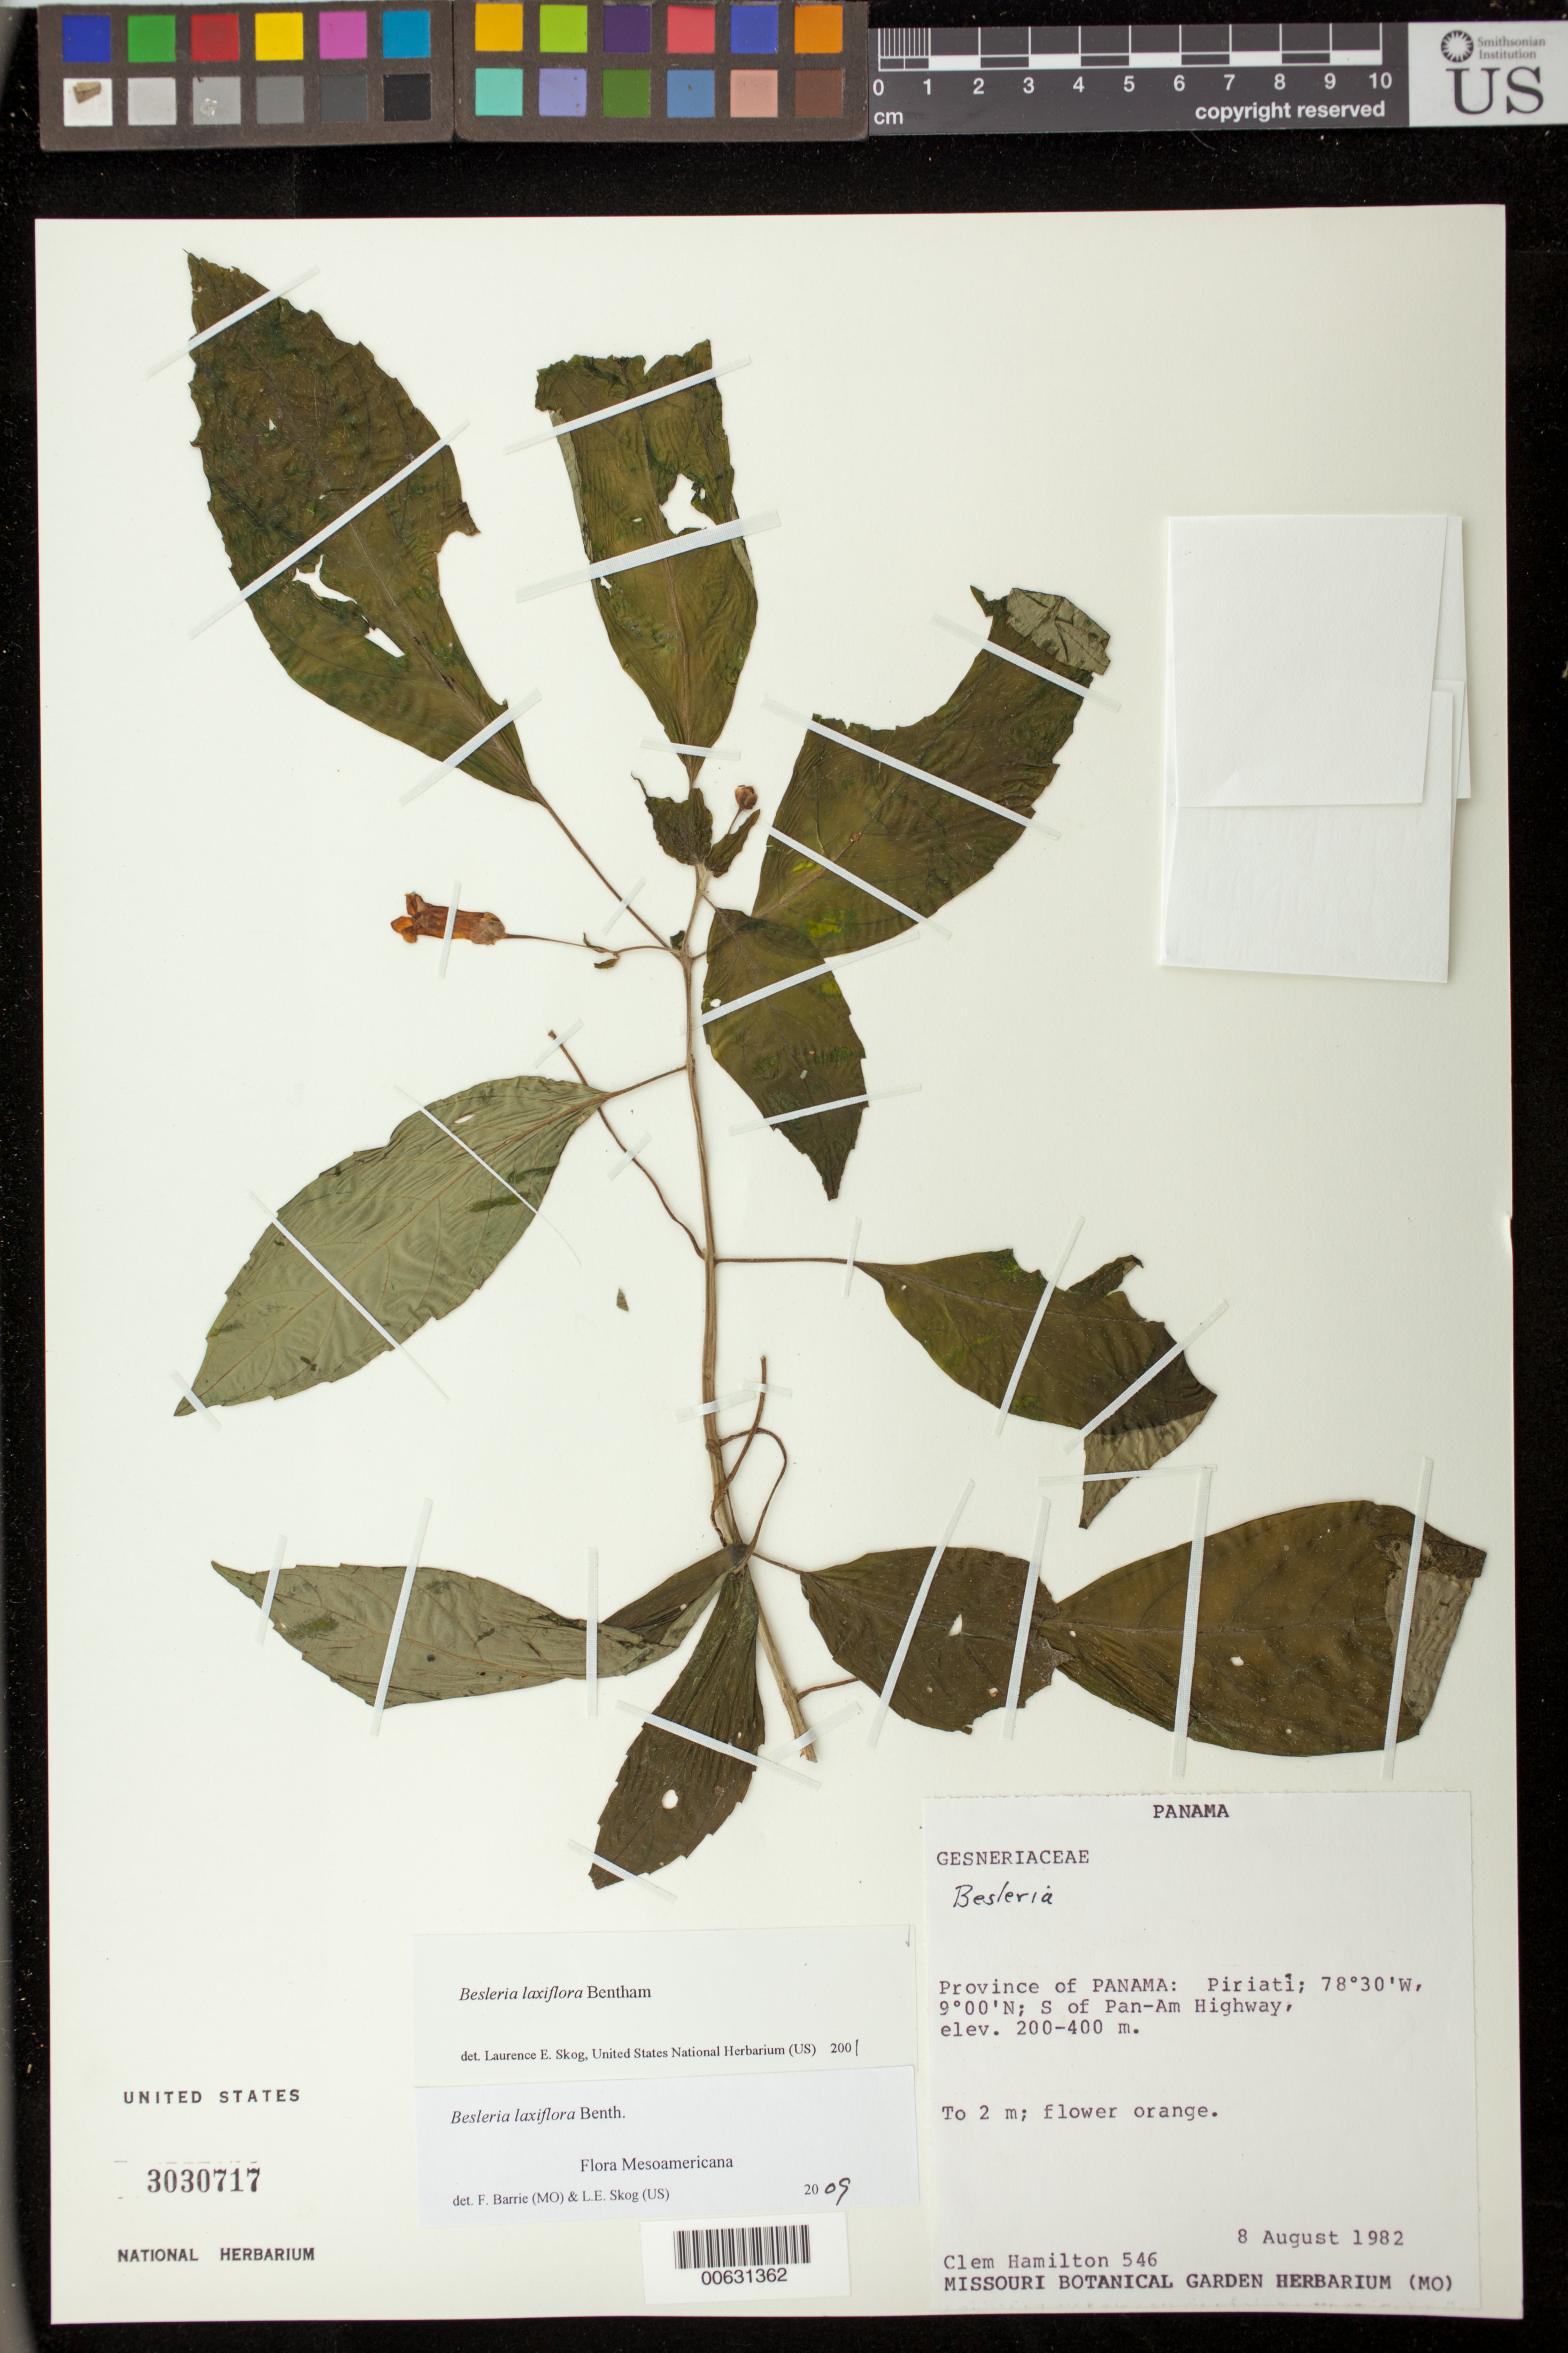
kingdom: Plantae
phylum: Tracheophyta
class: Magnoliopsida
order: Lamiales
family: Gesneriaceae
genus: Besleria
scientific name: Besleria laxiflora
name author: Benth.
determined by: Skog, Laurence E.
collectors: C. Hamilton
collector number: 546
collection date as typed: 08 Aug 1982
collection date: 1982-08-08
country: Panama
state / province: Panamá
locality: Piriatí, S of Pan-Am Highway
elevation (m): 200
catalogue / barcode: US 3030717